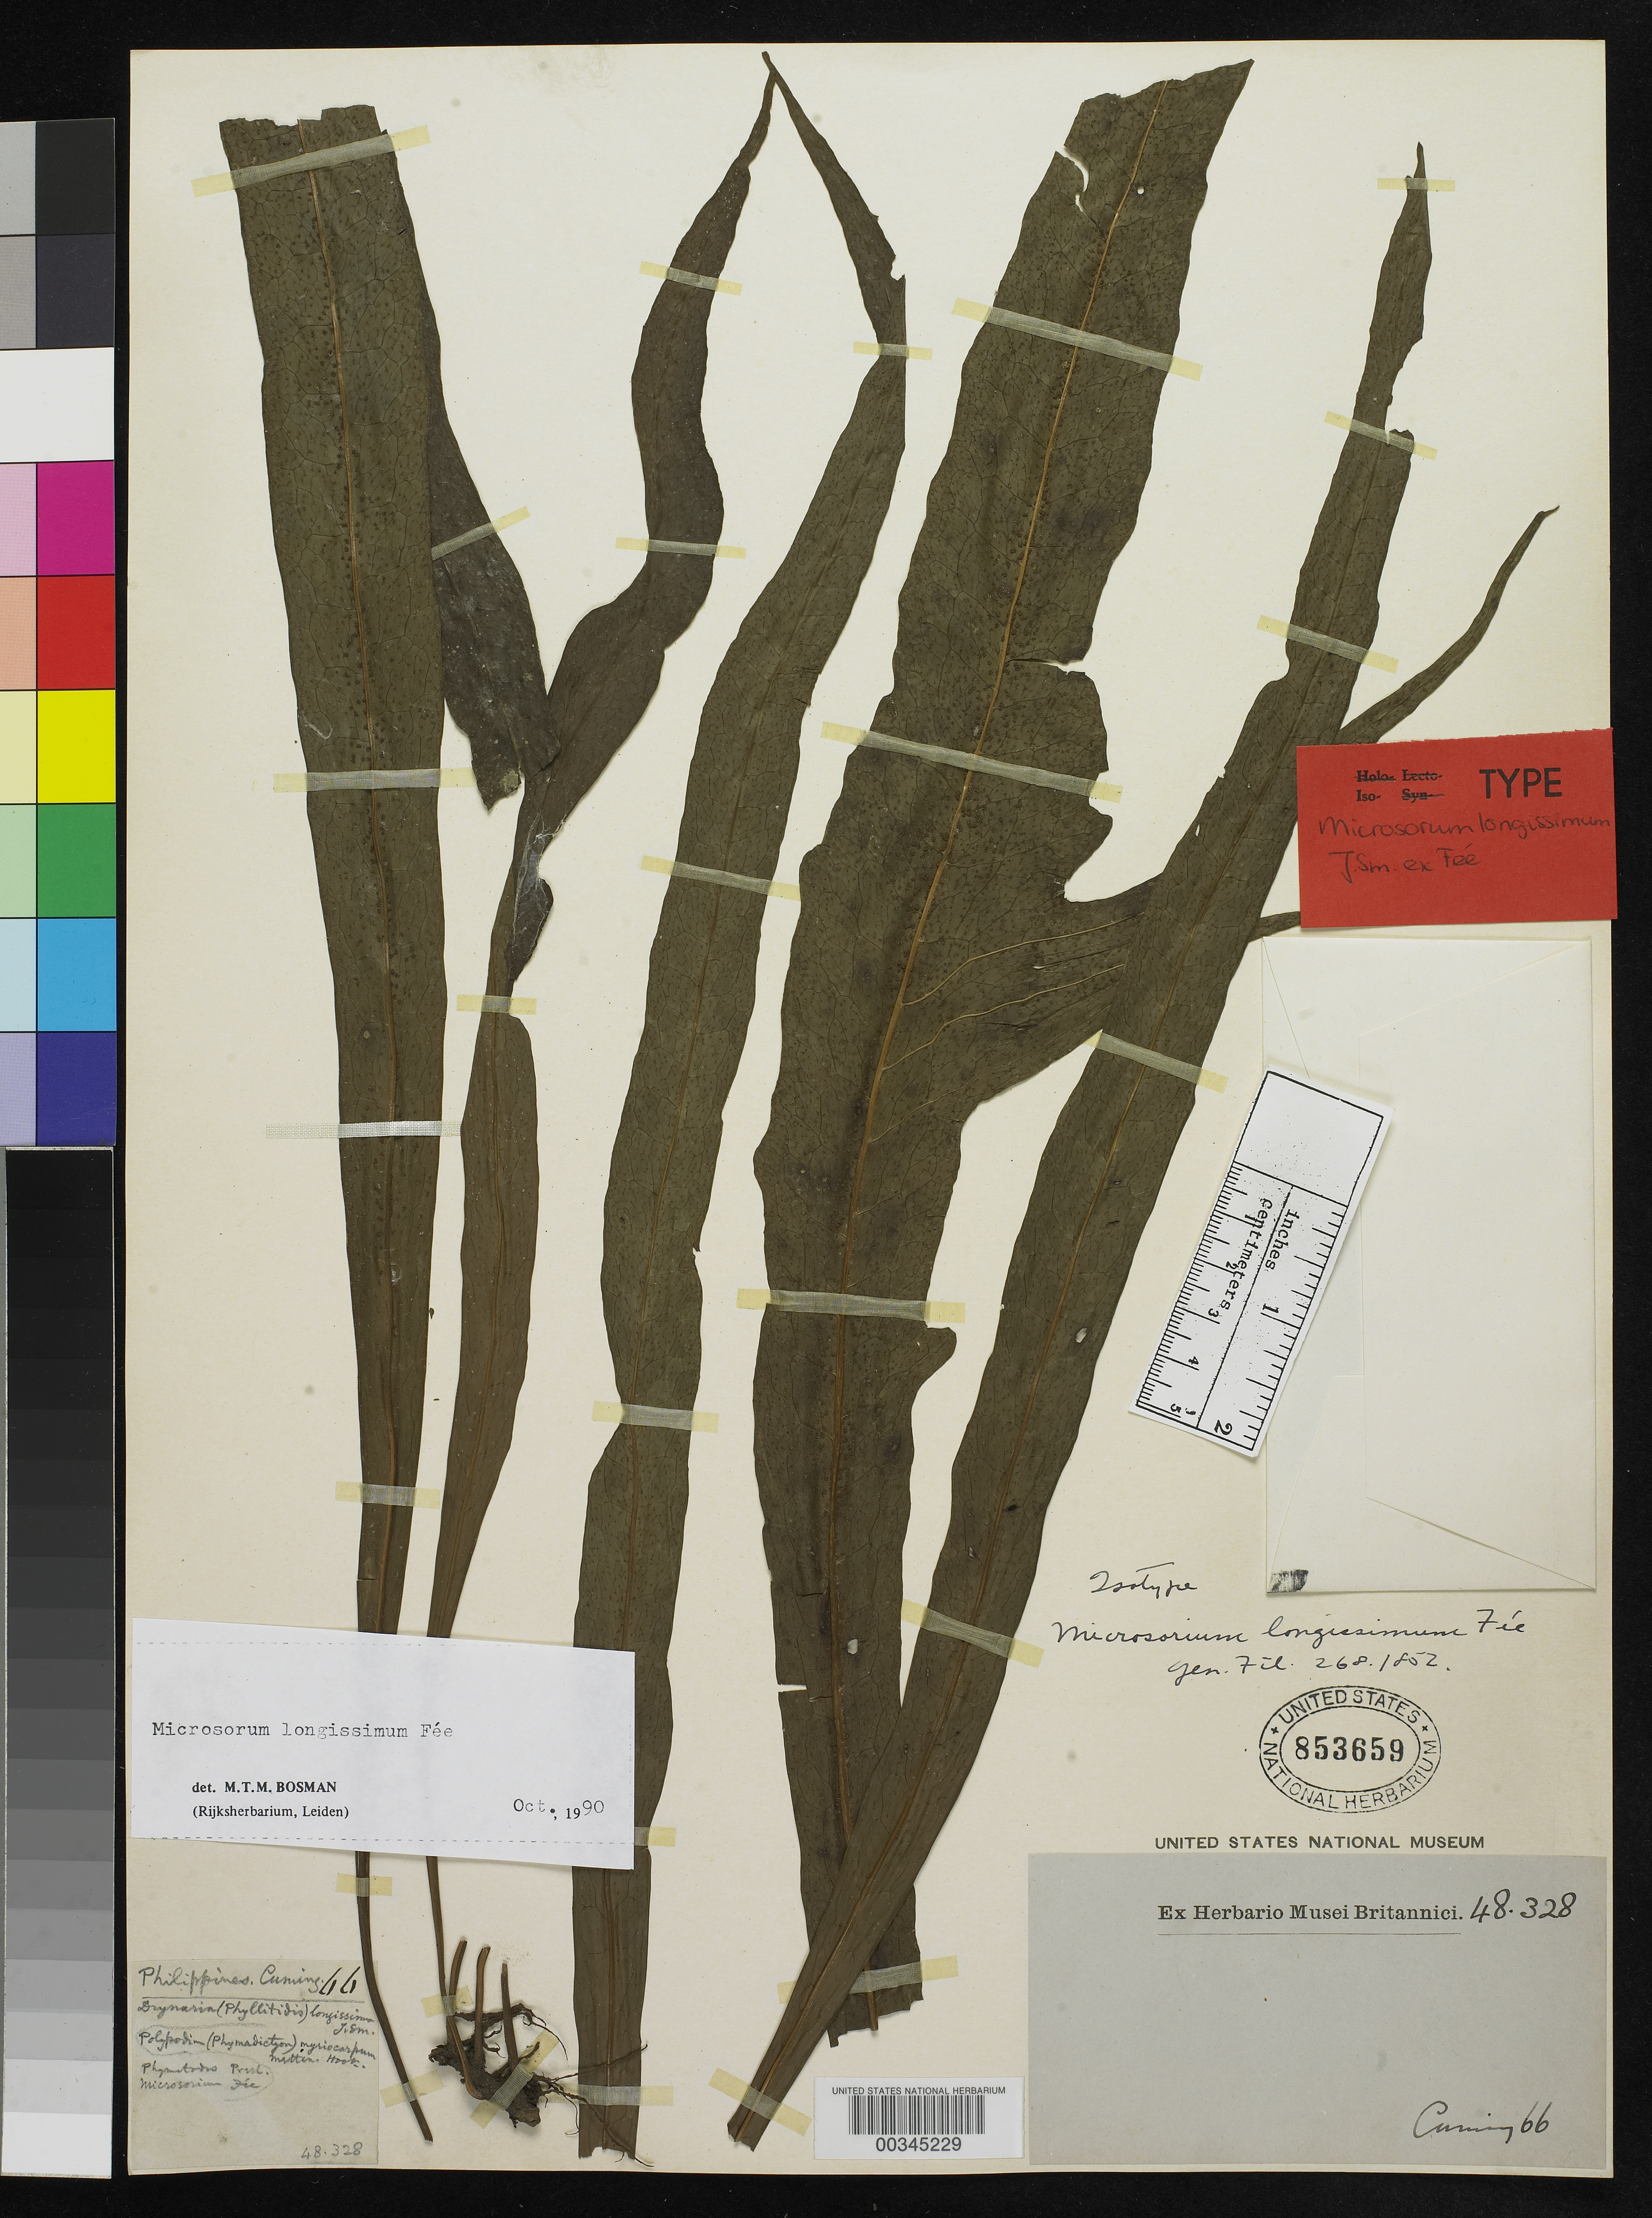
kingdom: Plantae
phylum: Tracheophyta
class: Polypodiopsida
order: Polypodiales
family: Polypodiaceae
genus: Microsorum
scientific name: Microsorum longissimum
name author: Fée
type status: Isotype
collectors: H. Cuming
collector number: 66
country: Philippines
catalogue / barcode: US 853659